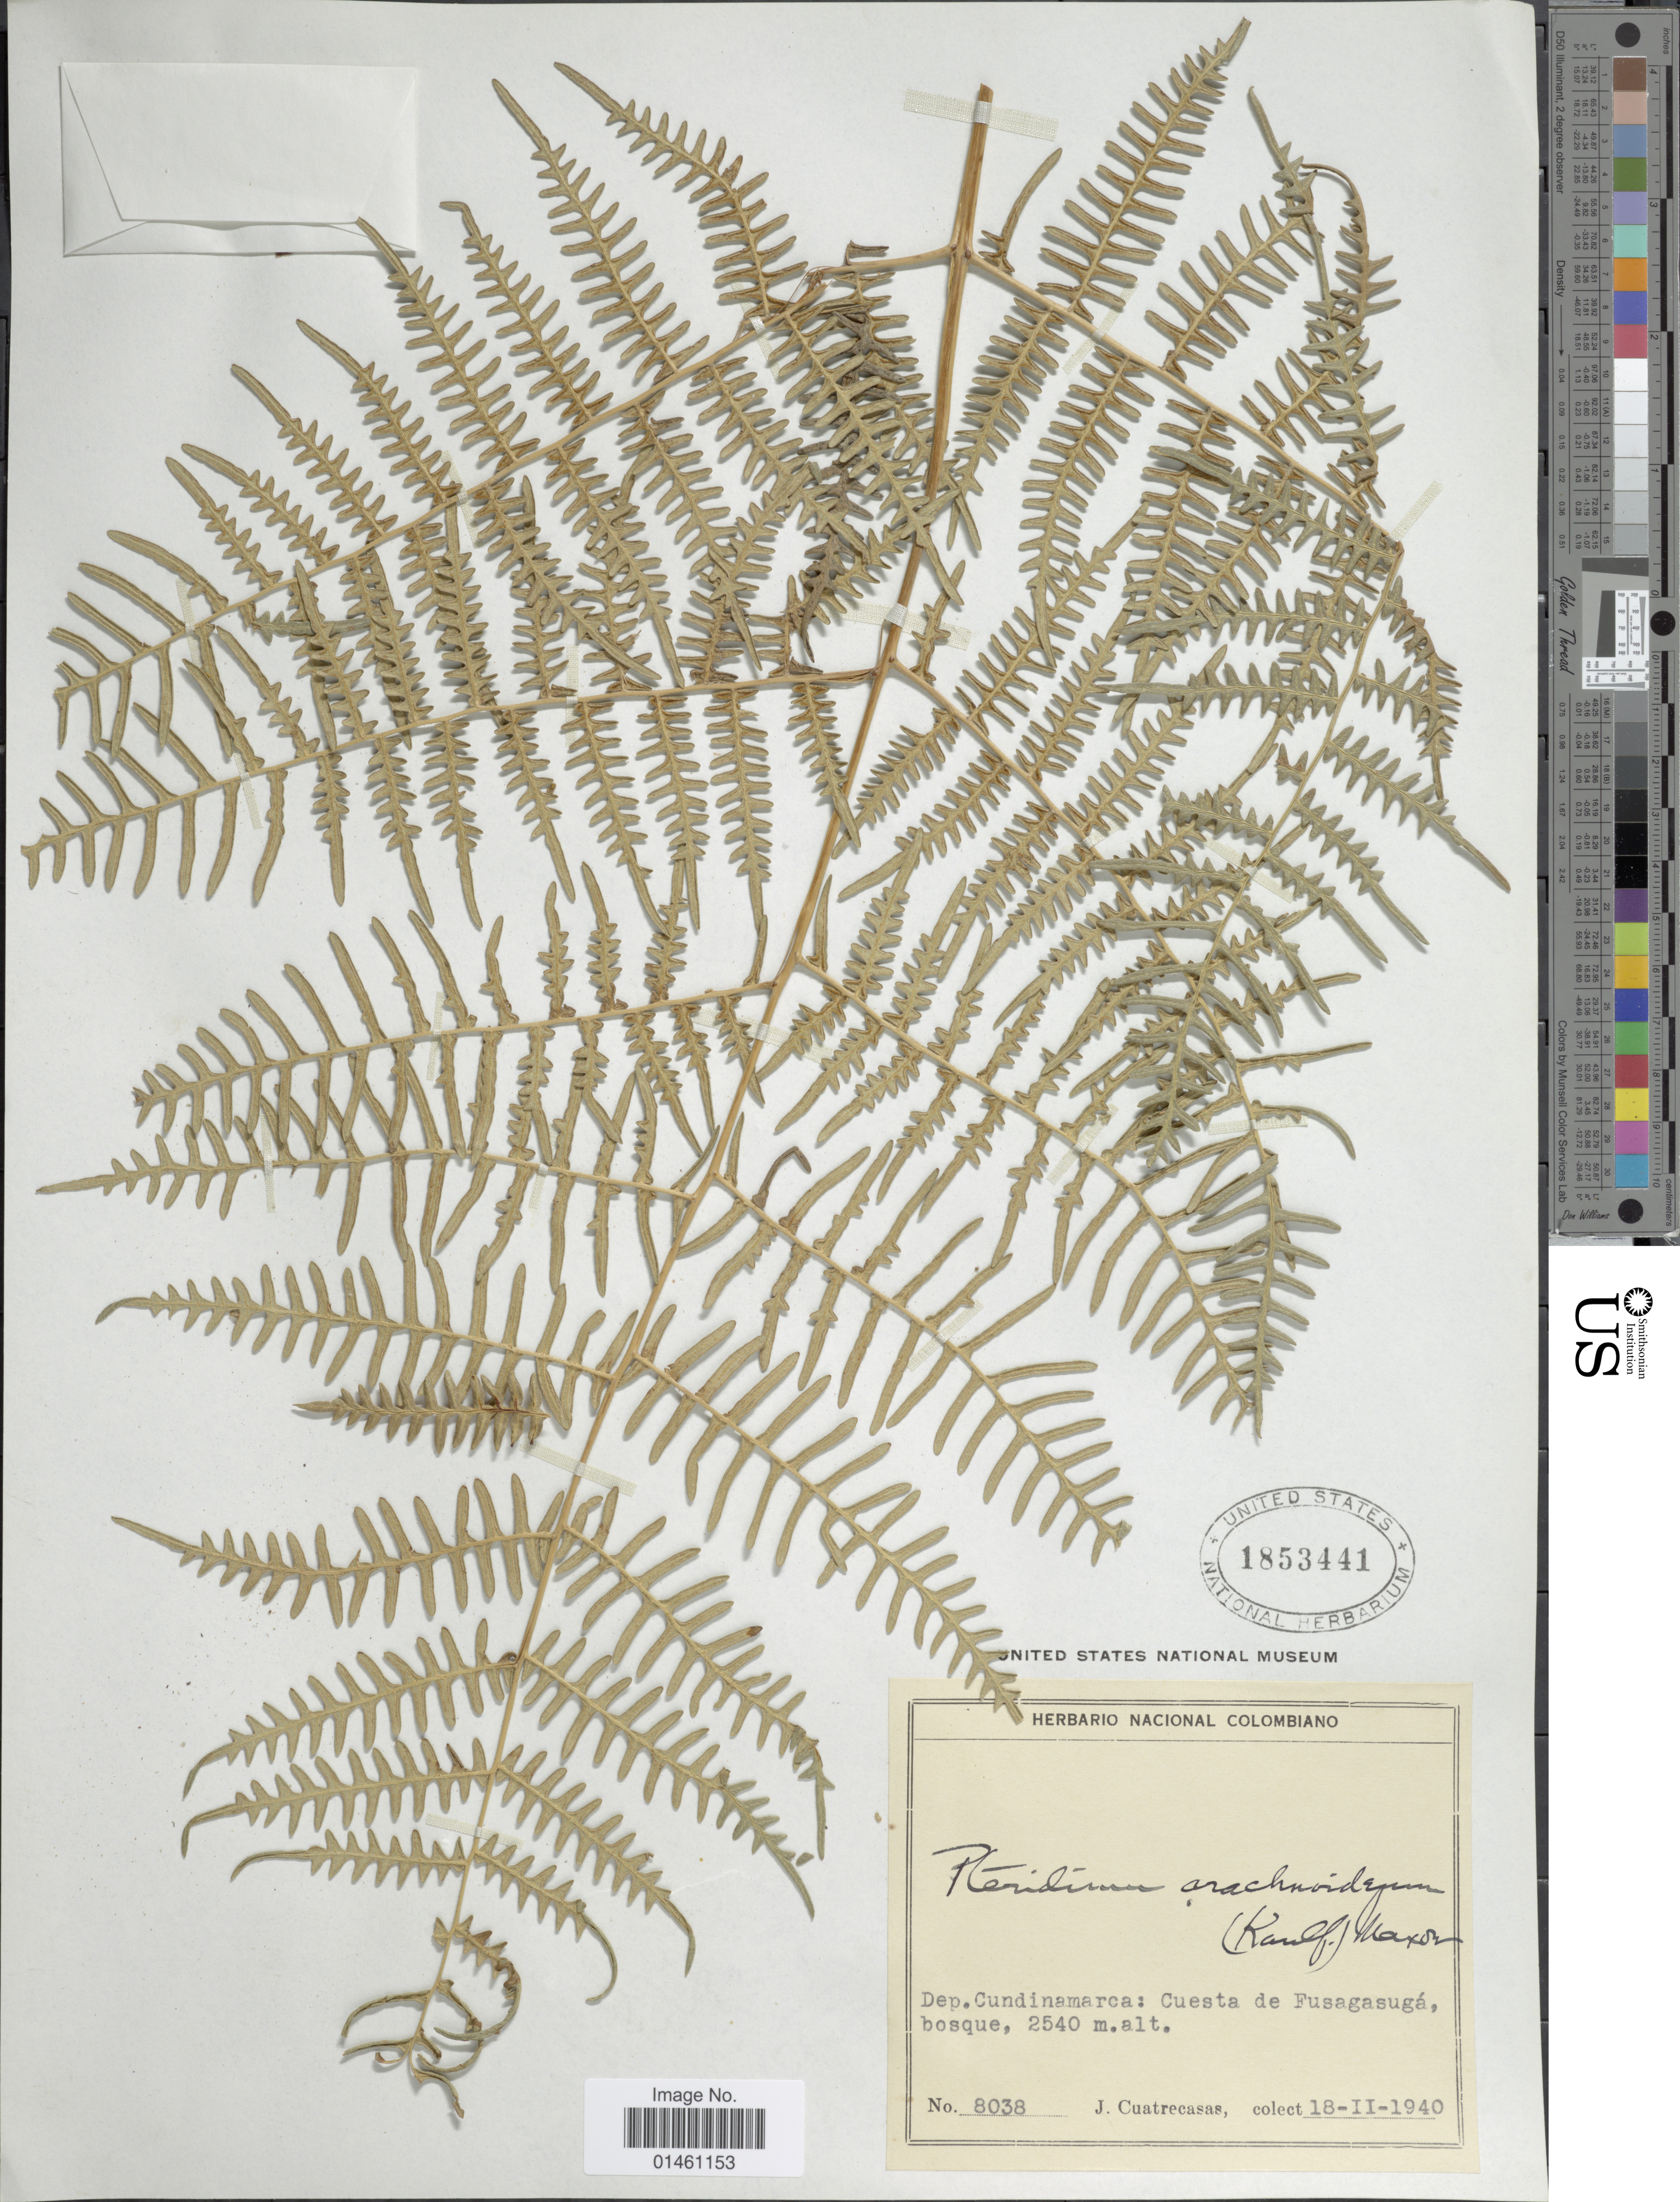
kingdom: Plantae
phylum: Tracheophyta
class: Polypodiopsida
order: Polypodiales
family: Dennstaedtiaceae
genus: Pteridium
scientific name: Pteridium aquilinum var. arachnoideum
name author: (Kaulf.) Herter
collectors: J. Cuatrecasas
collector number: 8038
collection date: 1940-02-18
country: Colombia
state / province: Cundinamarca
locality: Dep. Cundinamarca: Cuesta de Fusagasugá, bosque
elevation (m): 2540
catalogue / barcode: US 1853441